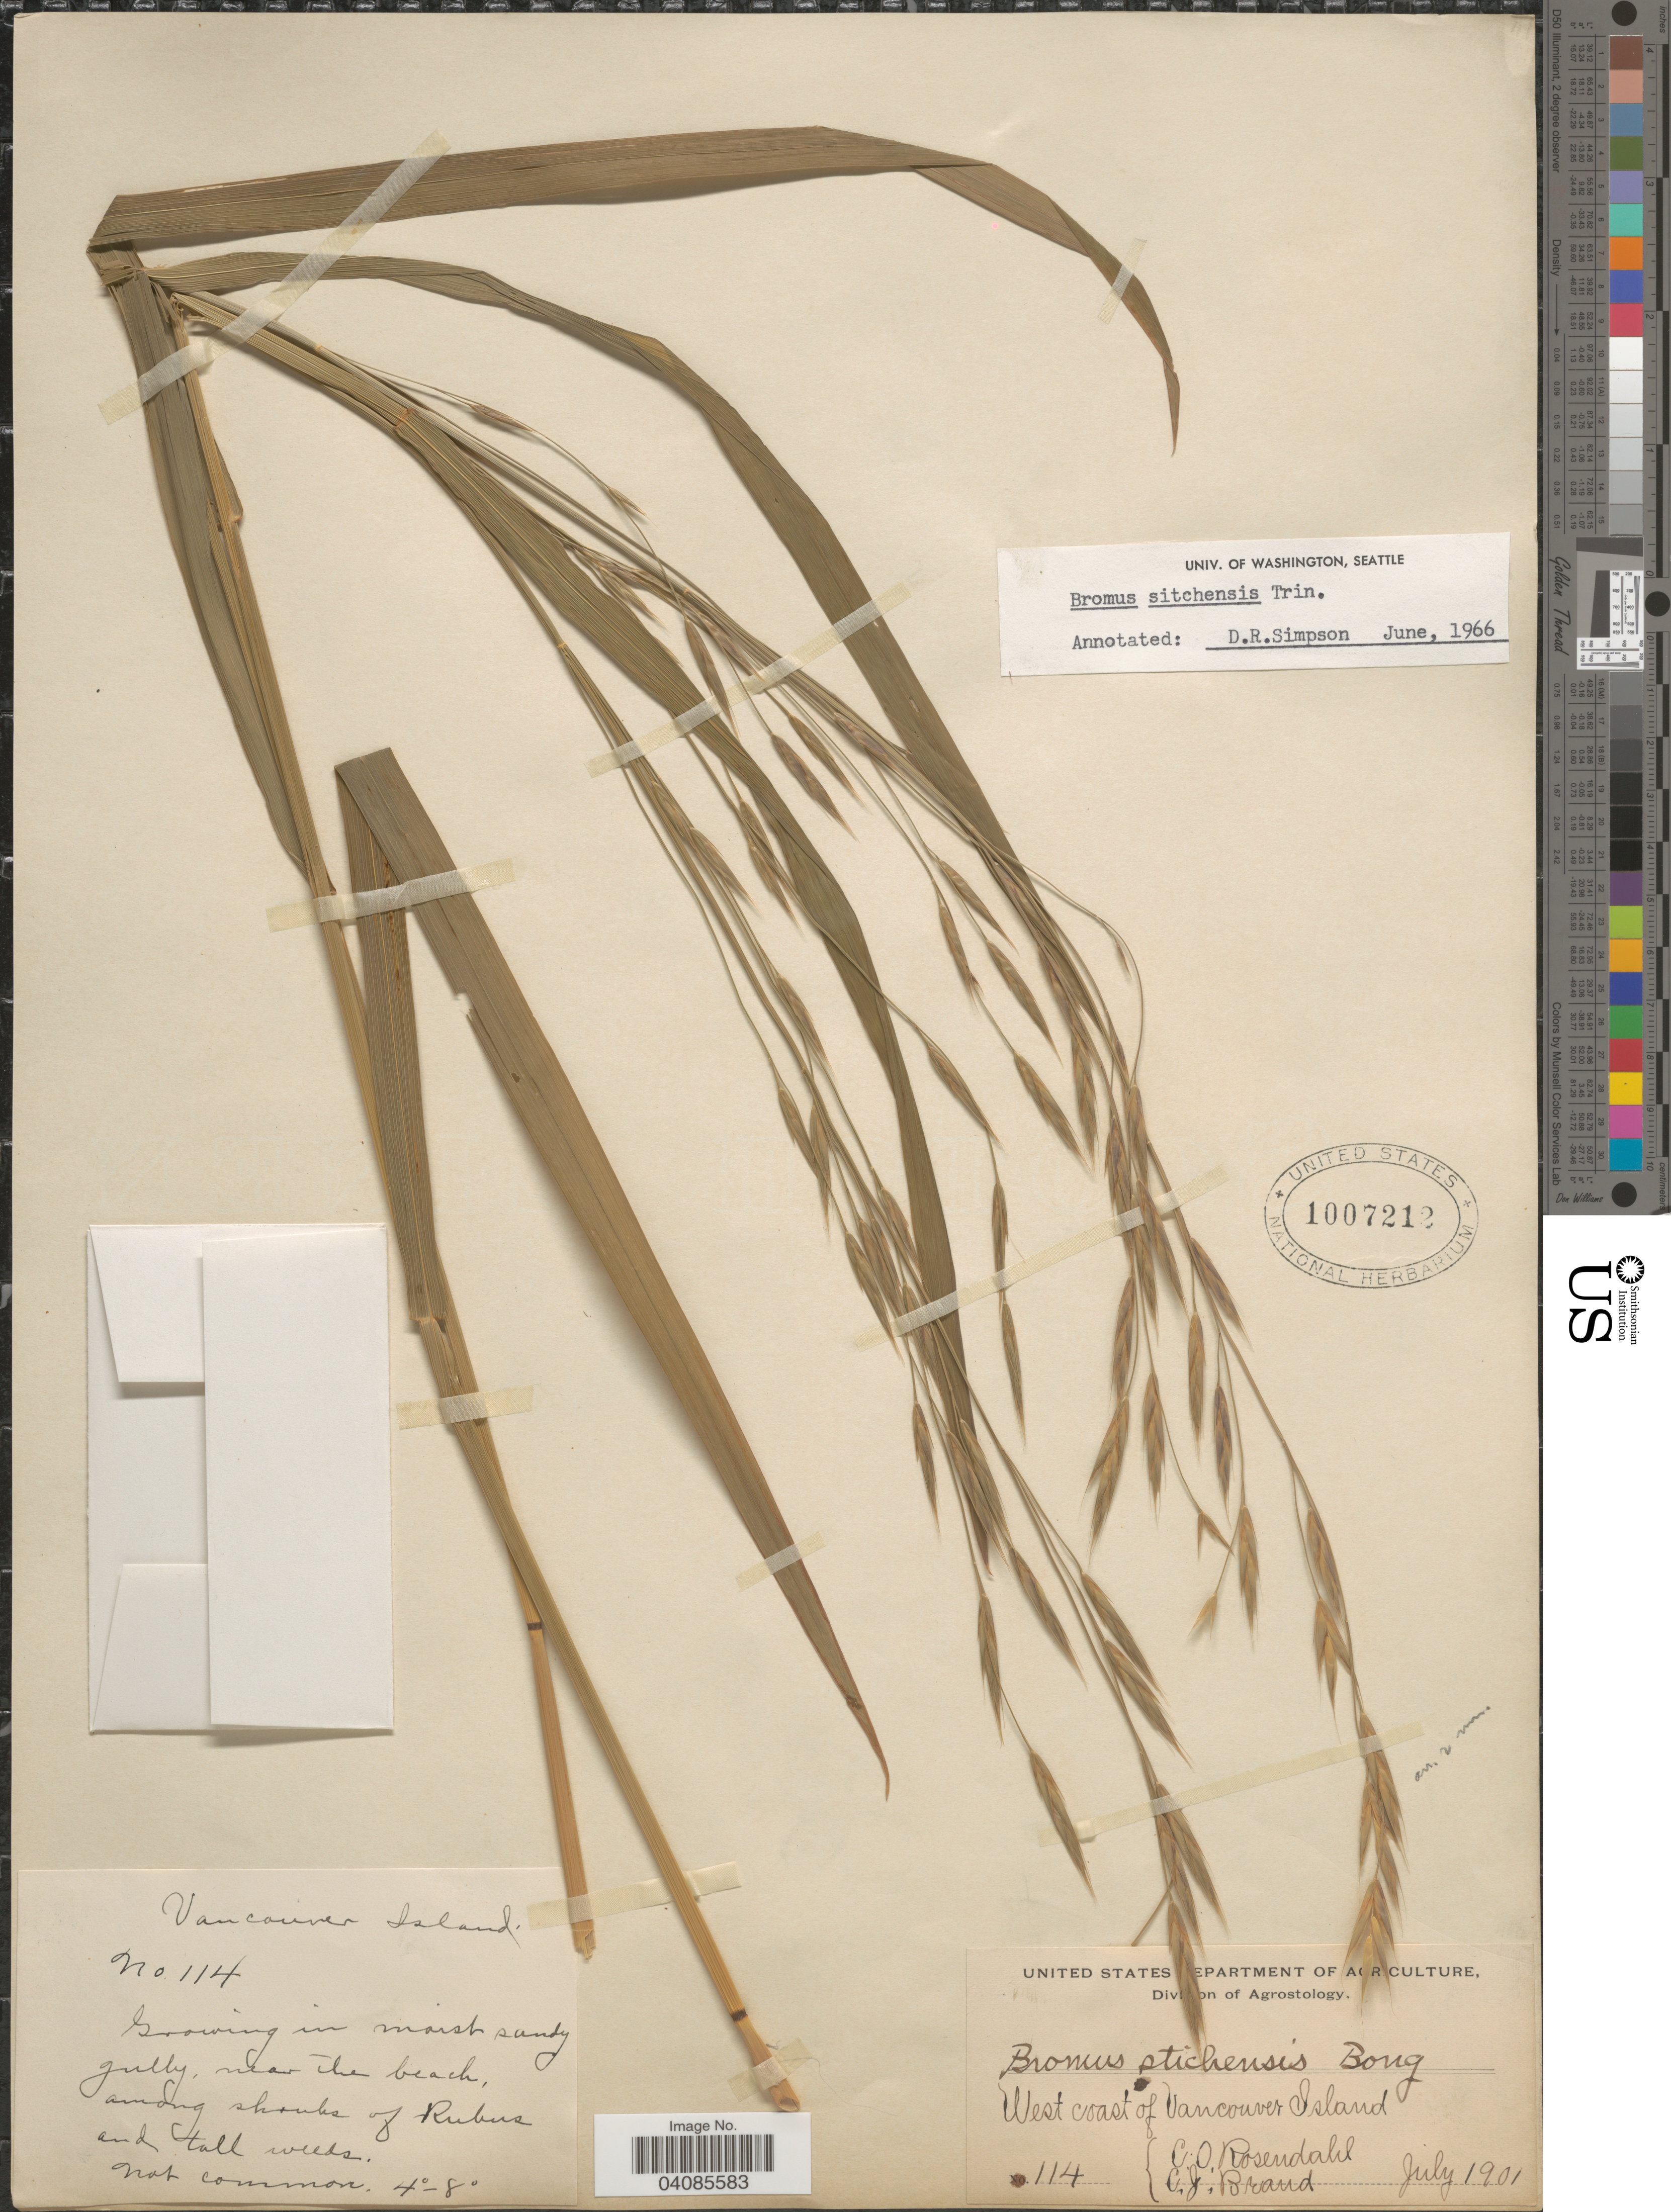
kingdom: Plantae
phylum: Tracheophyta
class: Liliopsida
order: Poales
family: Poaceae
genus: Bromus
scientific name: Bromus sitchensis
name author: Trin. in Bong.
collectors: C. O. Rosendahl & C. J. Brand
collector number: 114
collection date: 1901-07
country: Canada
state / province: British Columbia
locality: West coast of Vancouver Island.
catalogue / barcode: US 1007212